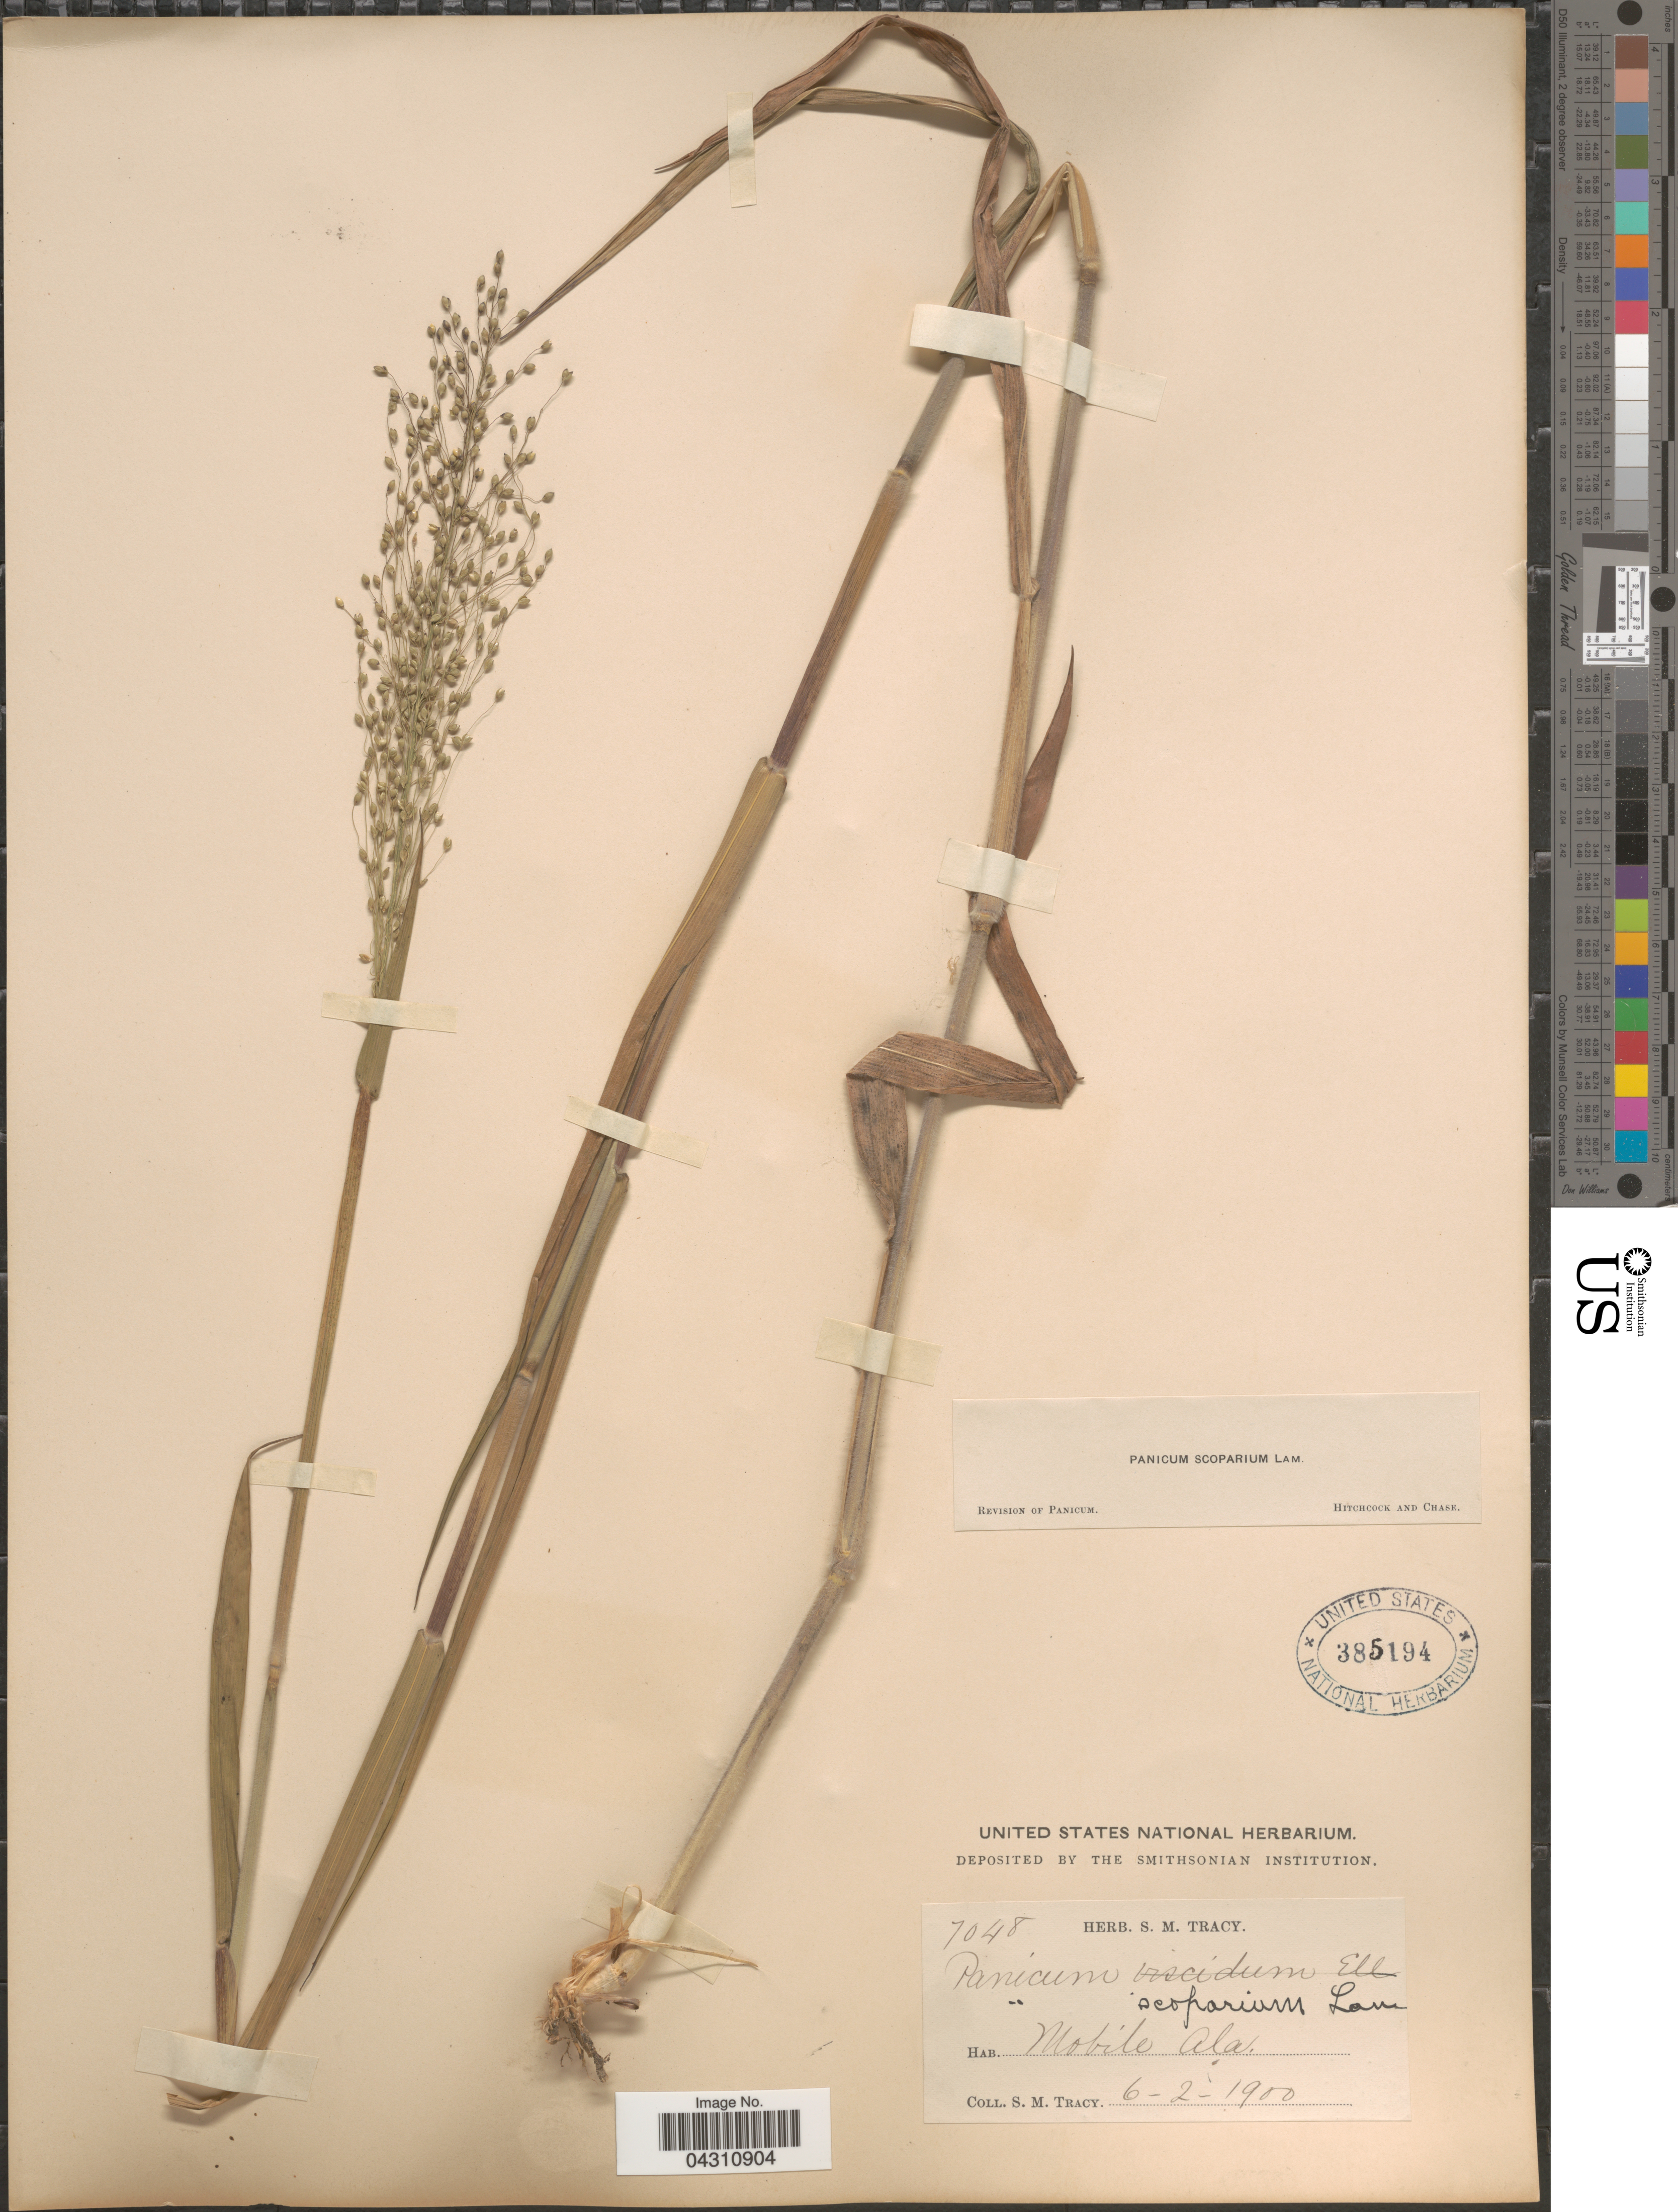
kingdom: Plantae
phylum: Tracheophyta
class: Liliopsida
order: Poales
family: Poaceae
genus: Dichanthelium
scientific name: Dichanthelium scoparium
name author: (Lam.) Gould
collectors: S. M. Tracy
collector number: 7048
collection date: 1900-06-02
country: United States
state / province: Alabama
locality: Mobile.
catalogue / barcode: US 385194